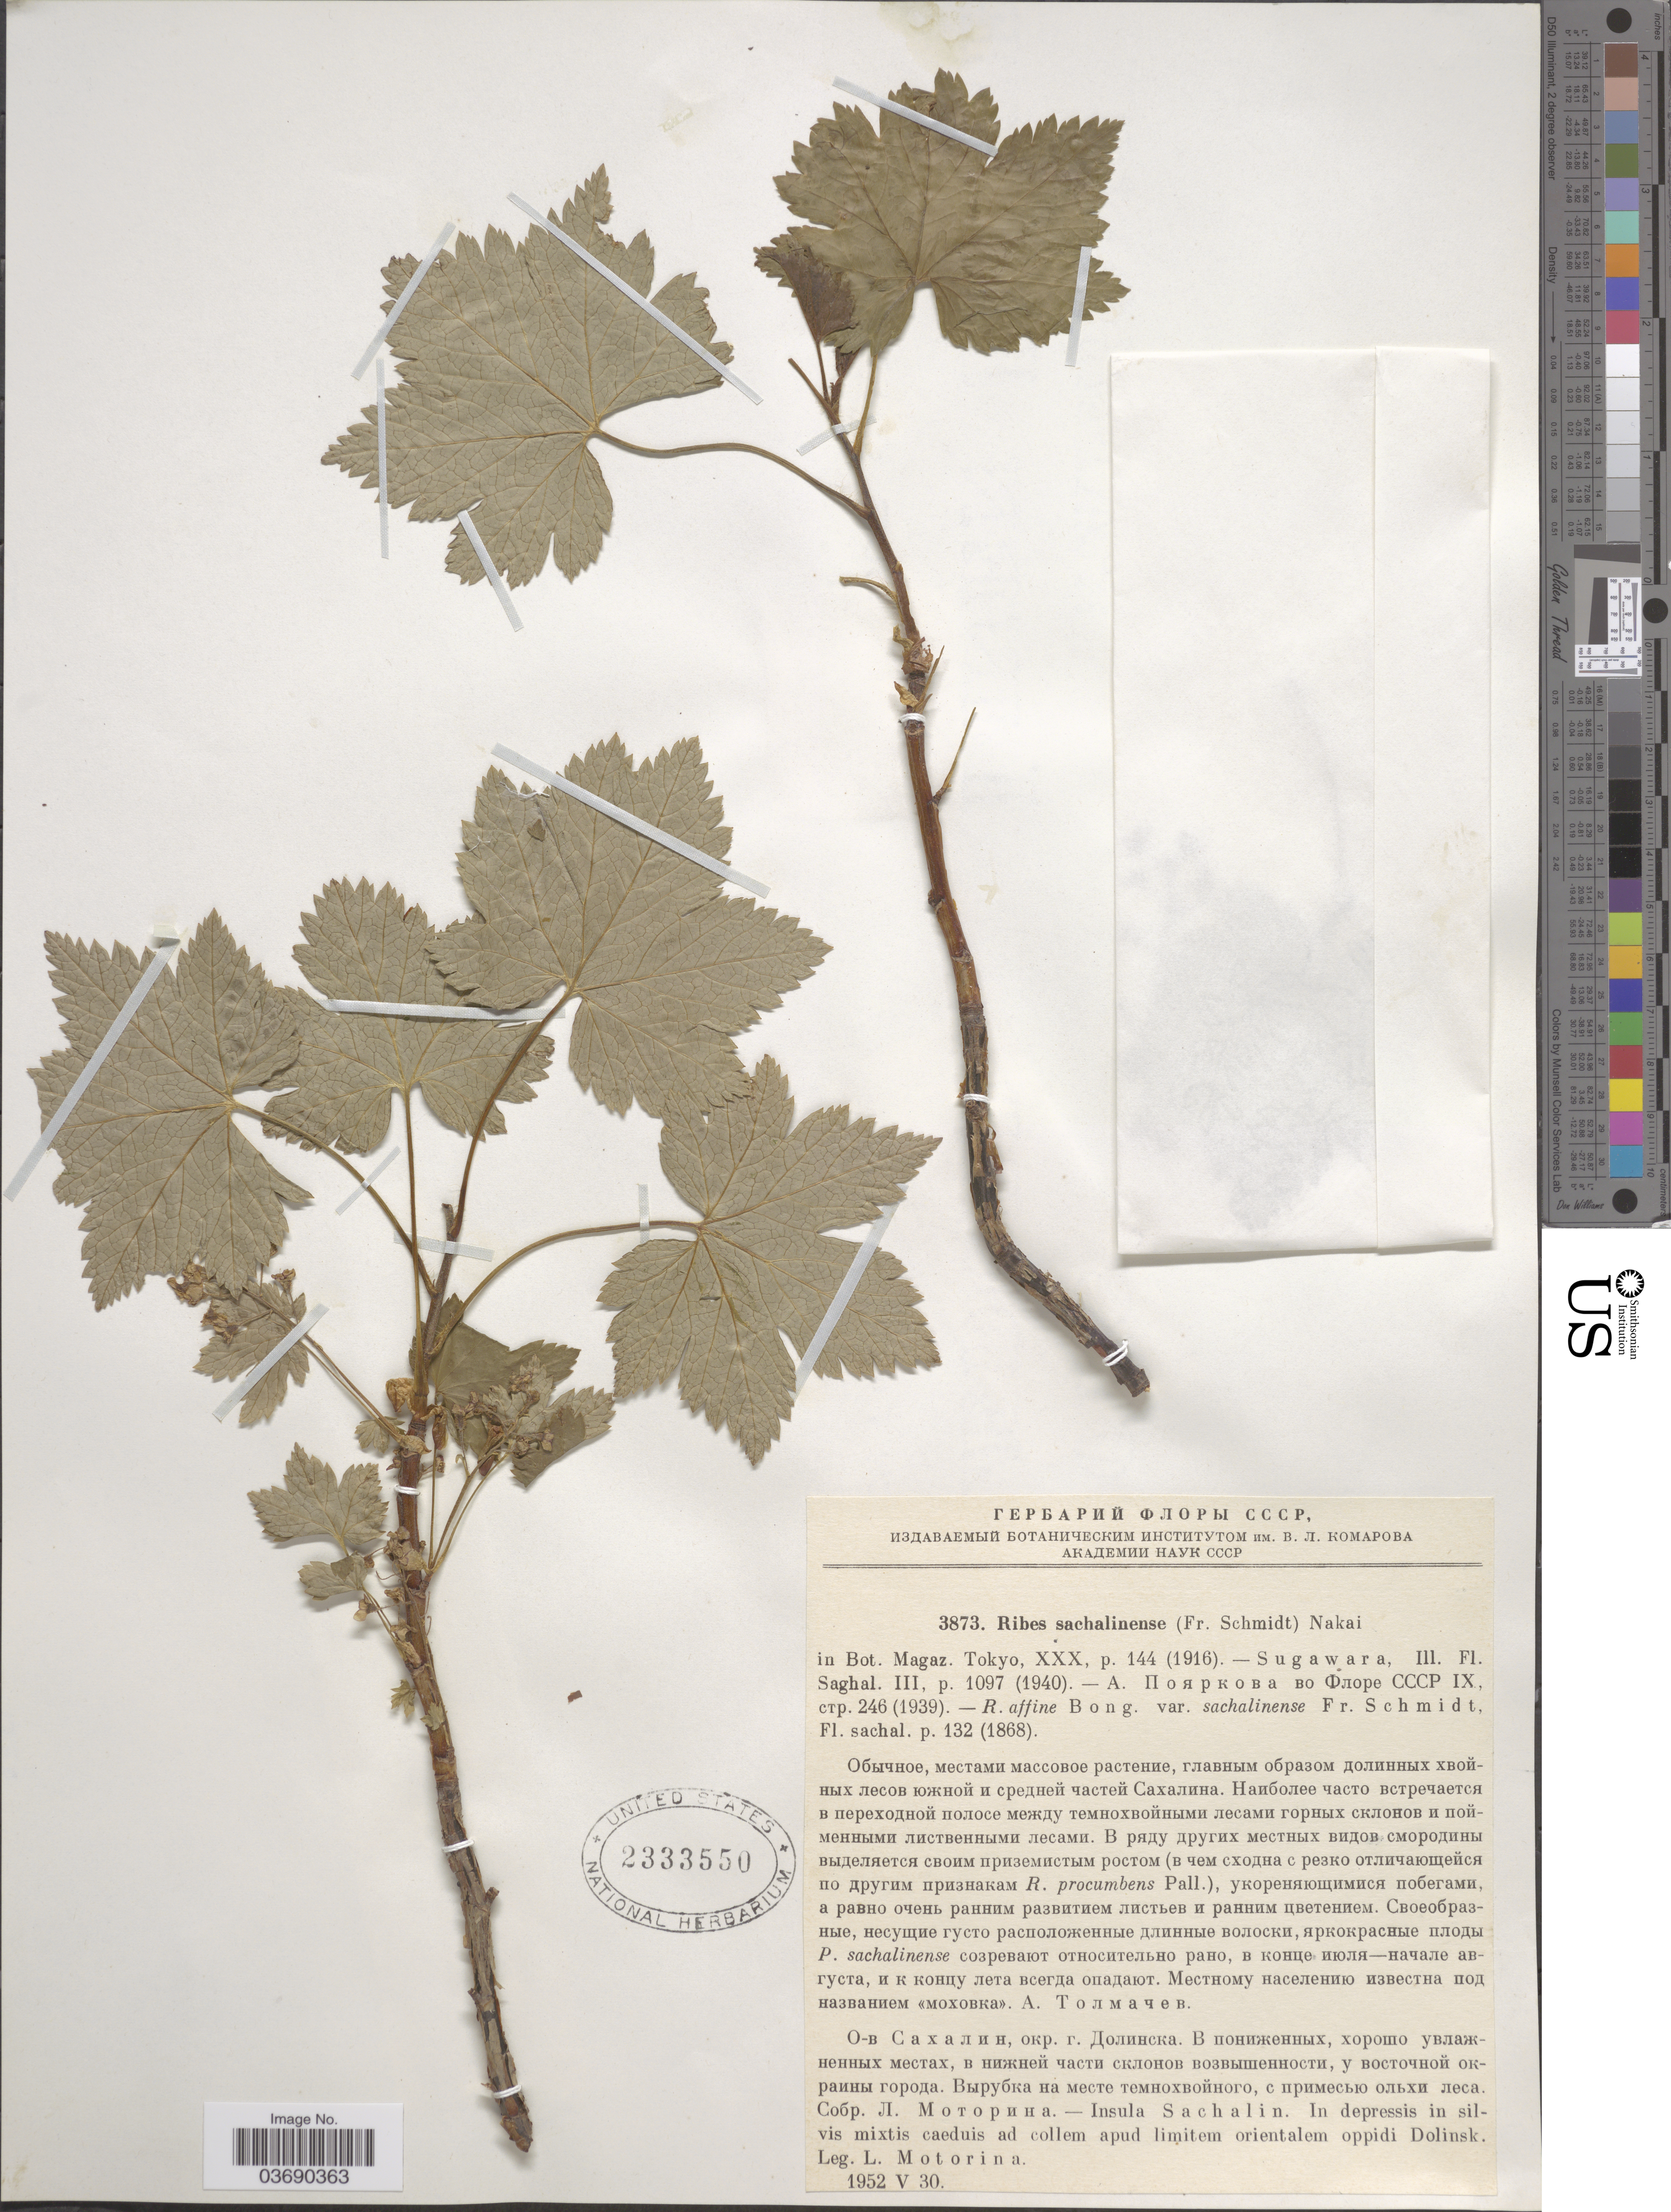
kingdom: Plantae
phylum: Tracheophyta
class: Magnoliopsida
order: Saxifragales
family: Grossulariaceae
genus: Ribes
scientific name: Ribes sachalinense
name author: Nakai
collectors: L. Motorina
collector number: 3873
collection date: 1952-05-30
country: Russian Federation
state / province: Sakhalin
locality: Insula Sachalin. In depressis in silvis mixtis caeduis ad collem apud limitem orientalem oppidi Dolinsk.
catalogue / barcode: US 2333550